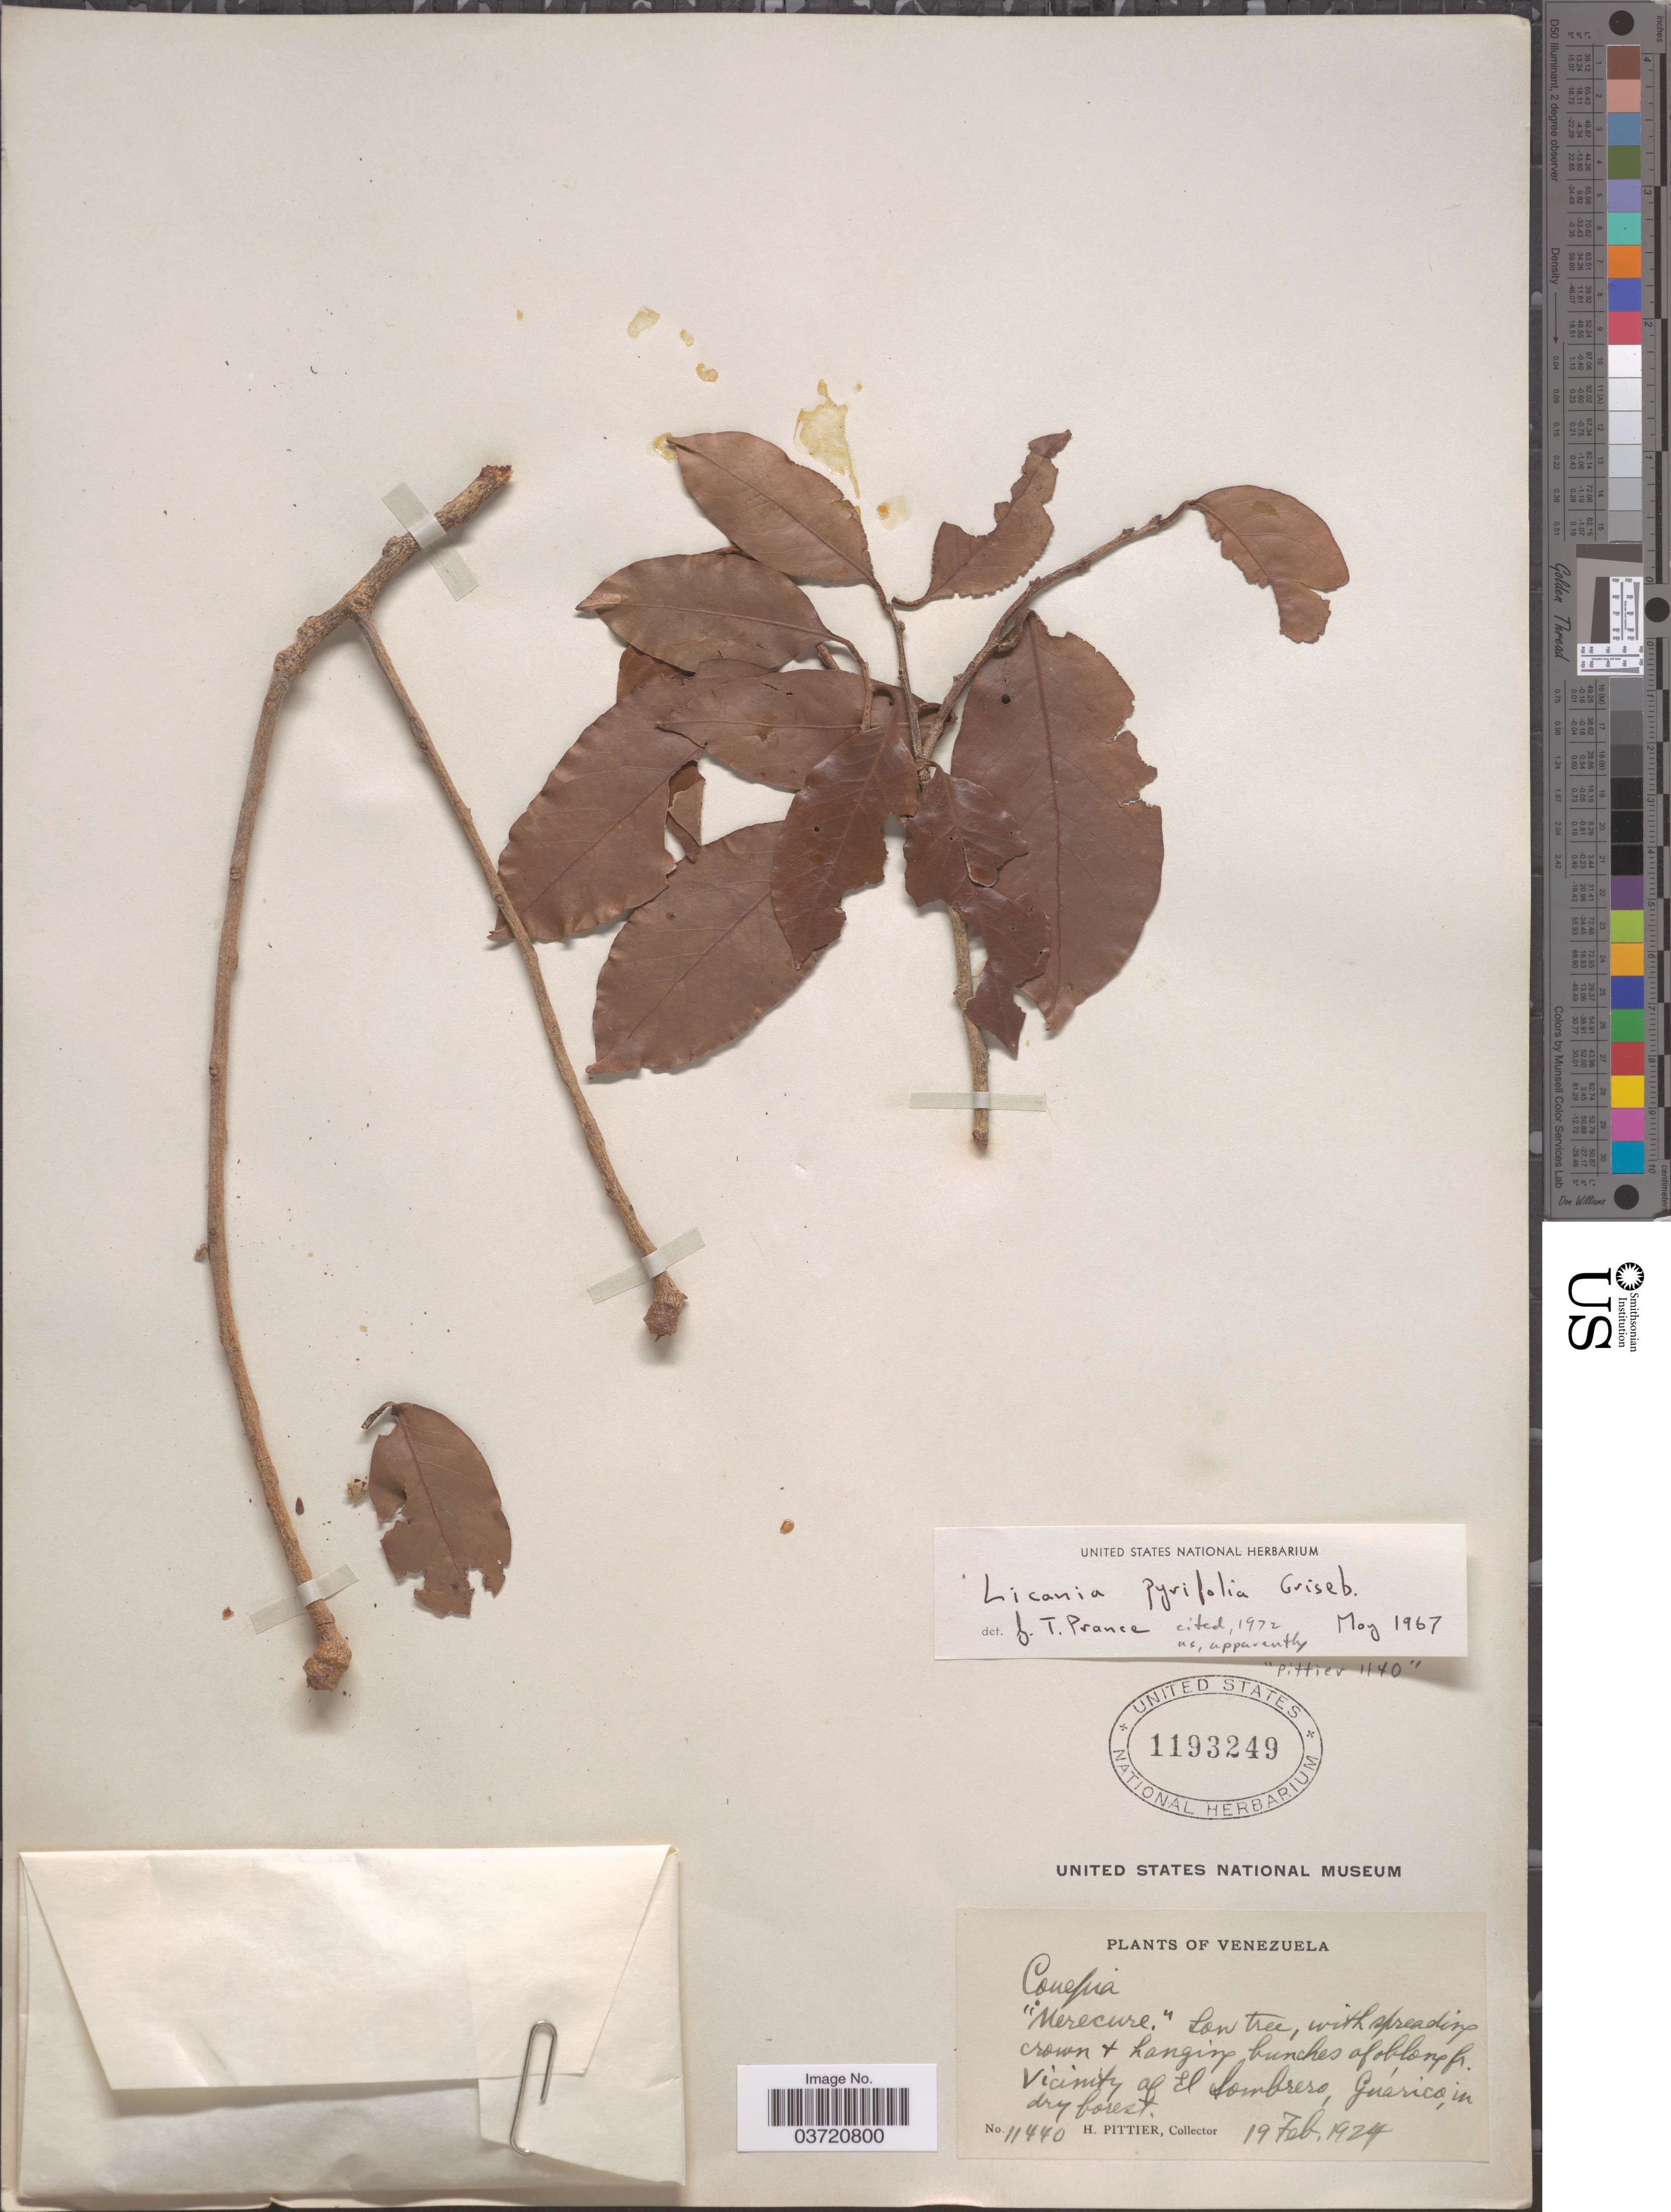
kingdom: Plantae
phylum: Tracheophyta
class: Magnoliopsida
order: Malpighiales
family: Chrysobalanaceae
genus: Moquilea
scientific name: Moquilea pyrifolia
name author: (Griseb.) R.O. Williams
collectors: H. F. Pittier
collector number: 11440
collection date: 1924-02-19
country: Venezuela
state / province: Guarico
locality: Vicinity of El Sombrero.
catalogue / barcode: US 1193249